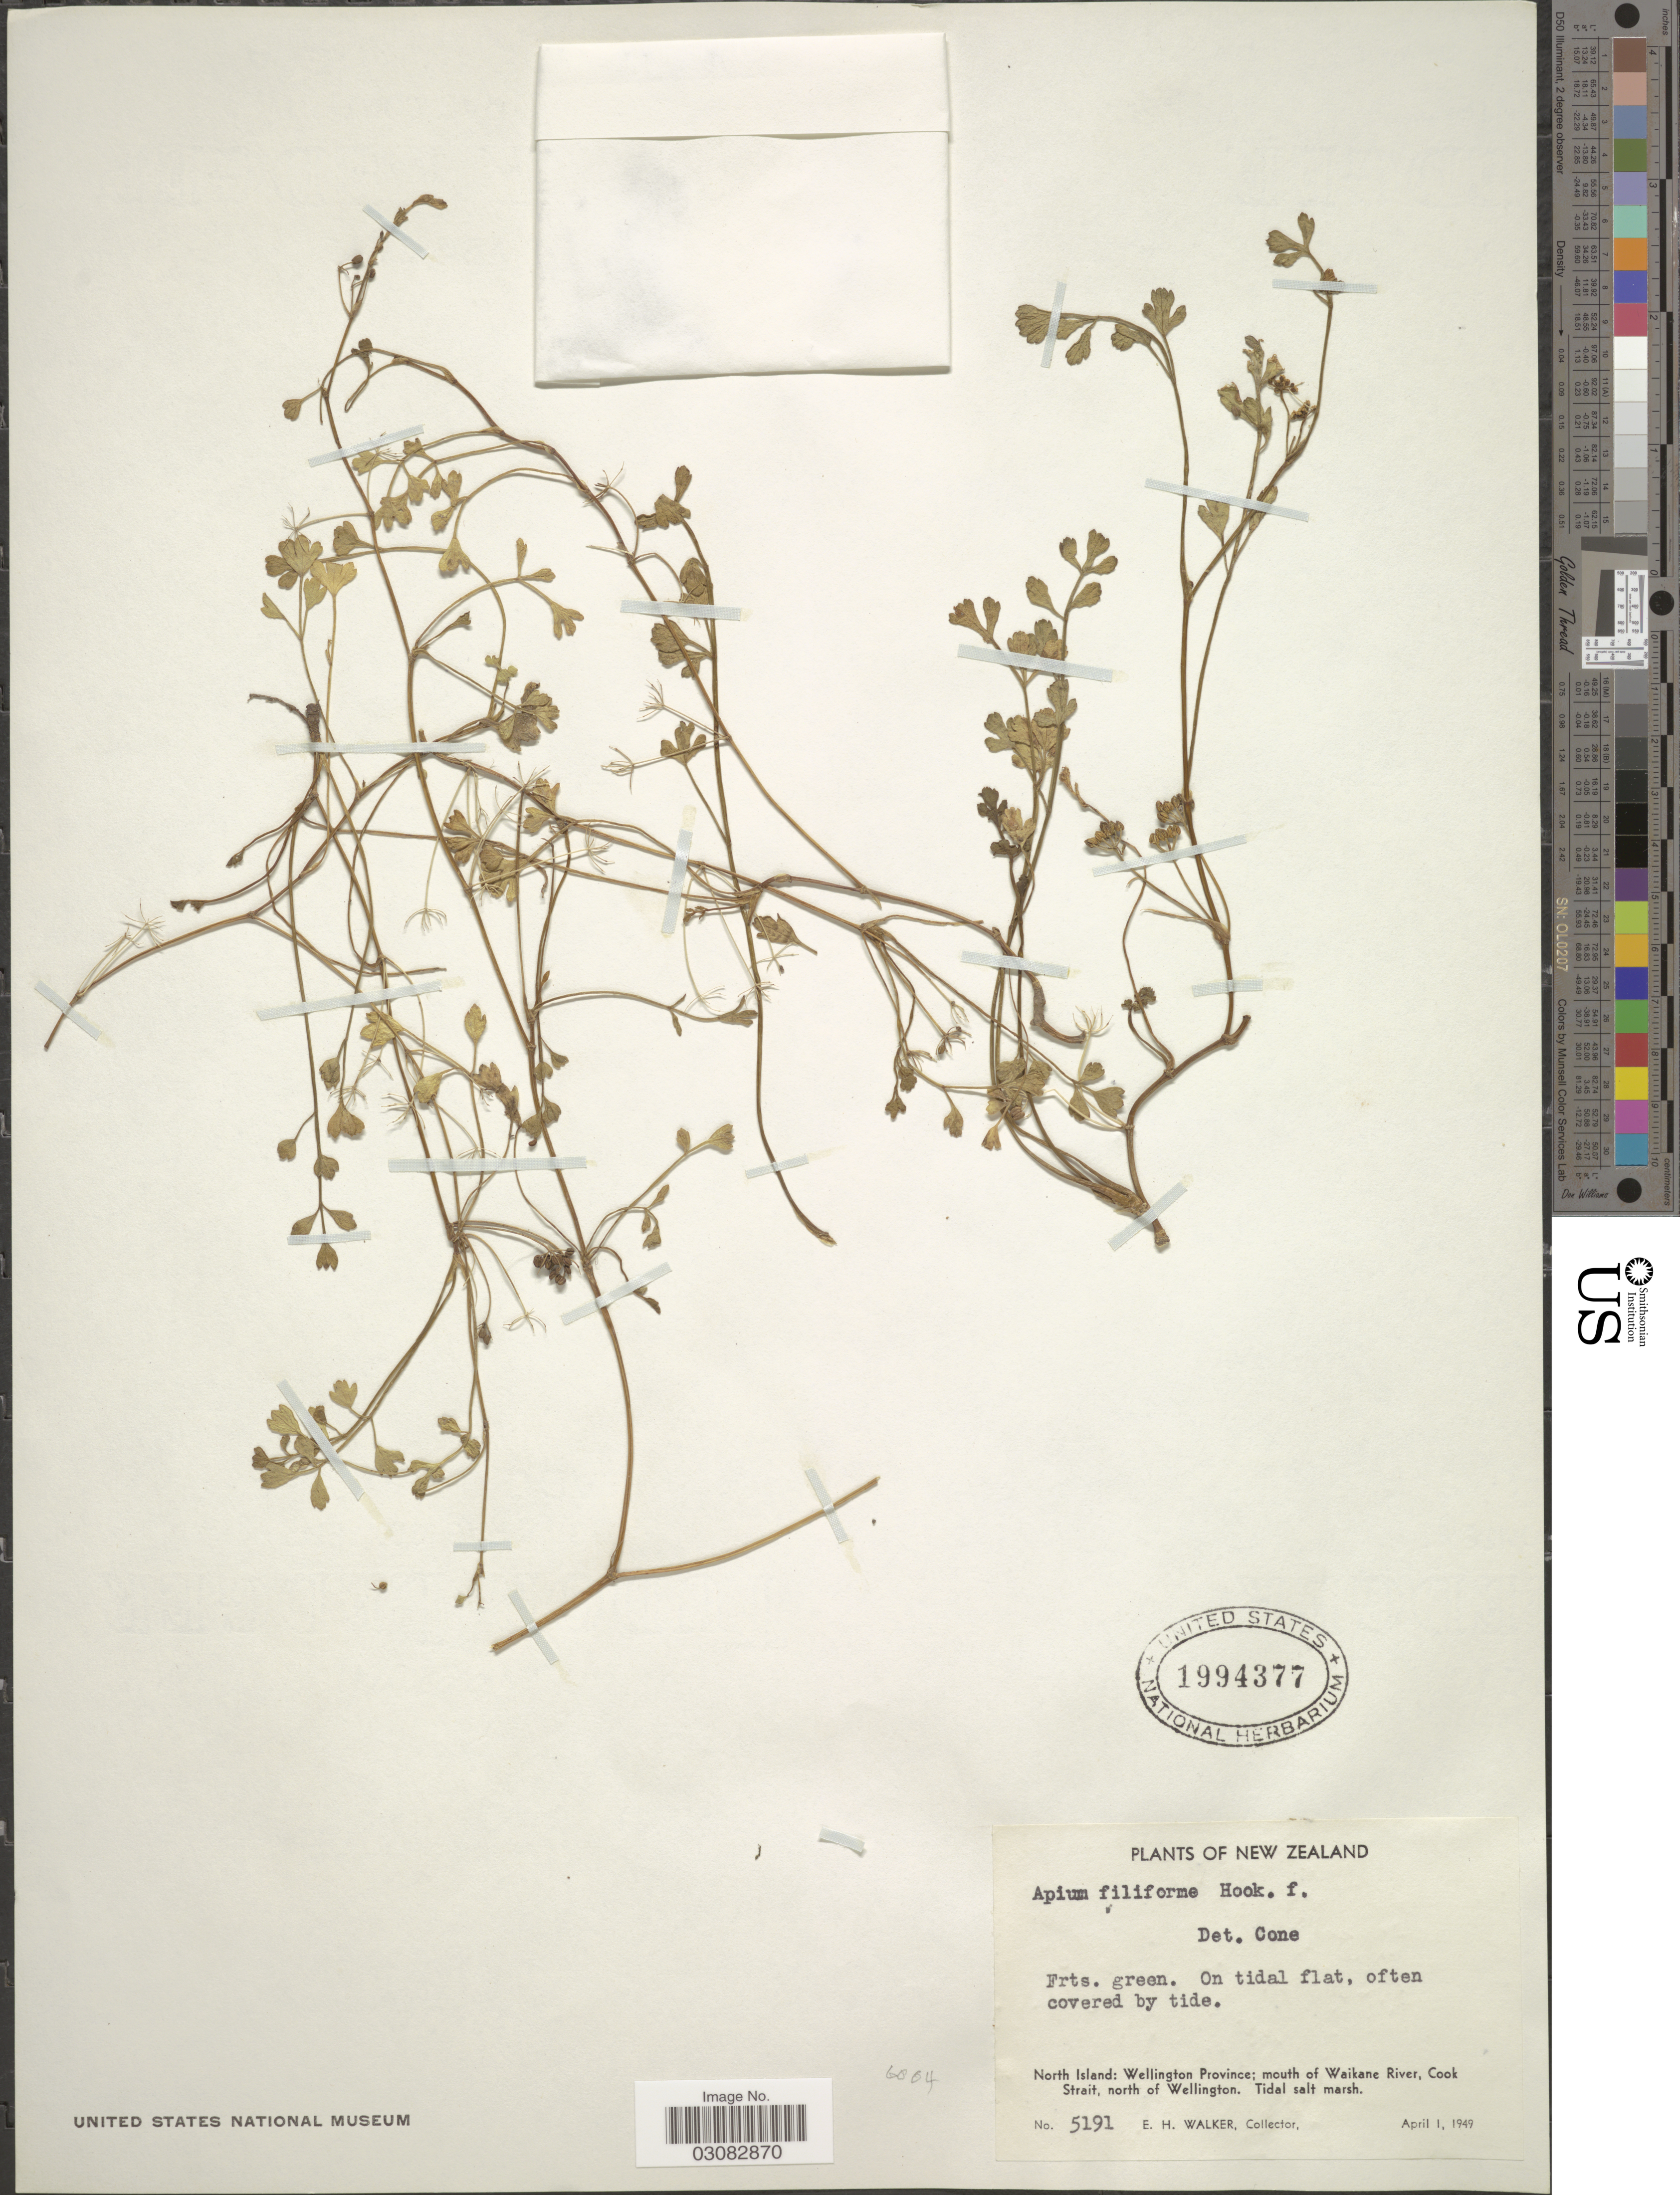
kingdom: Plantae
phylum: Tracheophyta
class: Magnoliopsida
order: Apiales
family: Apiaceae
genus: Apium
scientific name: Apium prostratum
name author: Labill. ex Vent.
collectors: E. H. Walker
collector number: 5191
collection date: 1949-04-01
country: New Zealand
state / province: Wellington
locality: North Island: Wellington Province; mouth of Waikane River, Cook Strait, north of Wellington.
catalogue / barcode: US 1994377